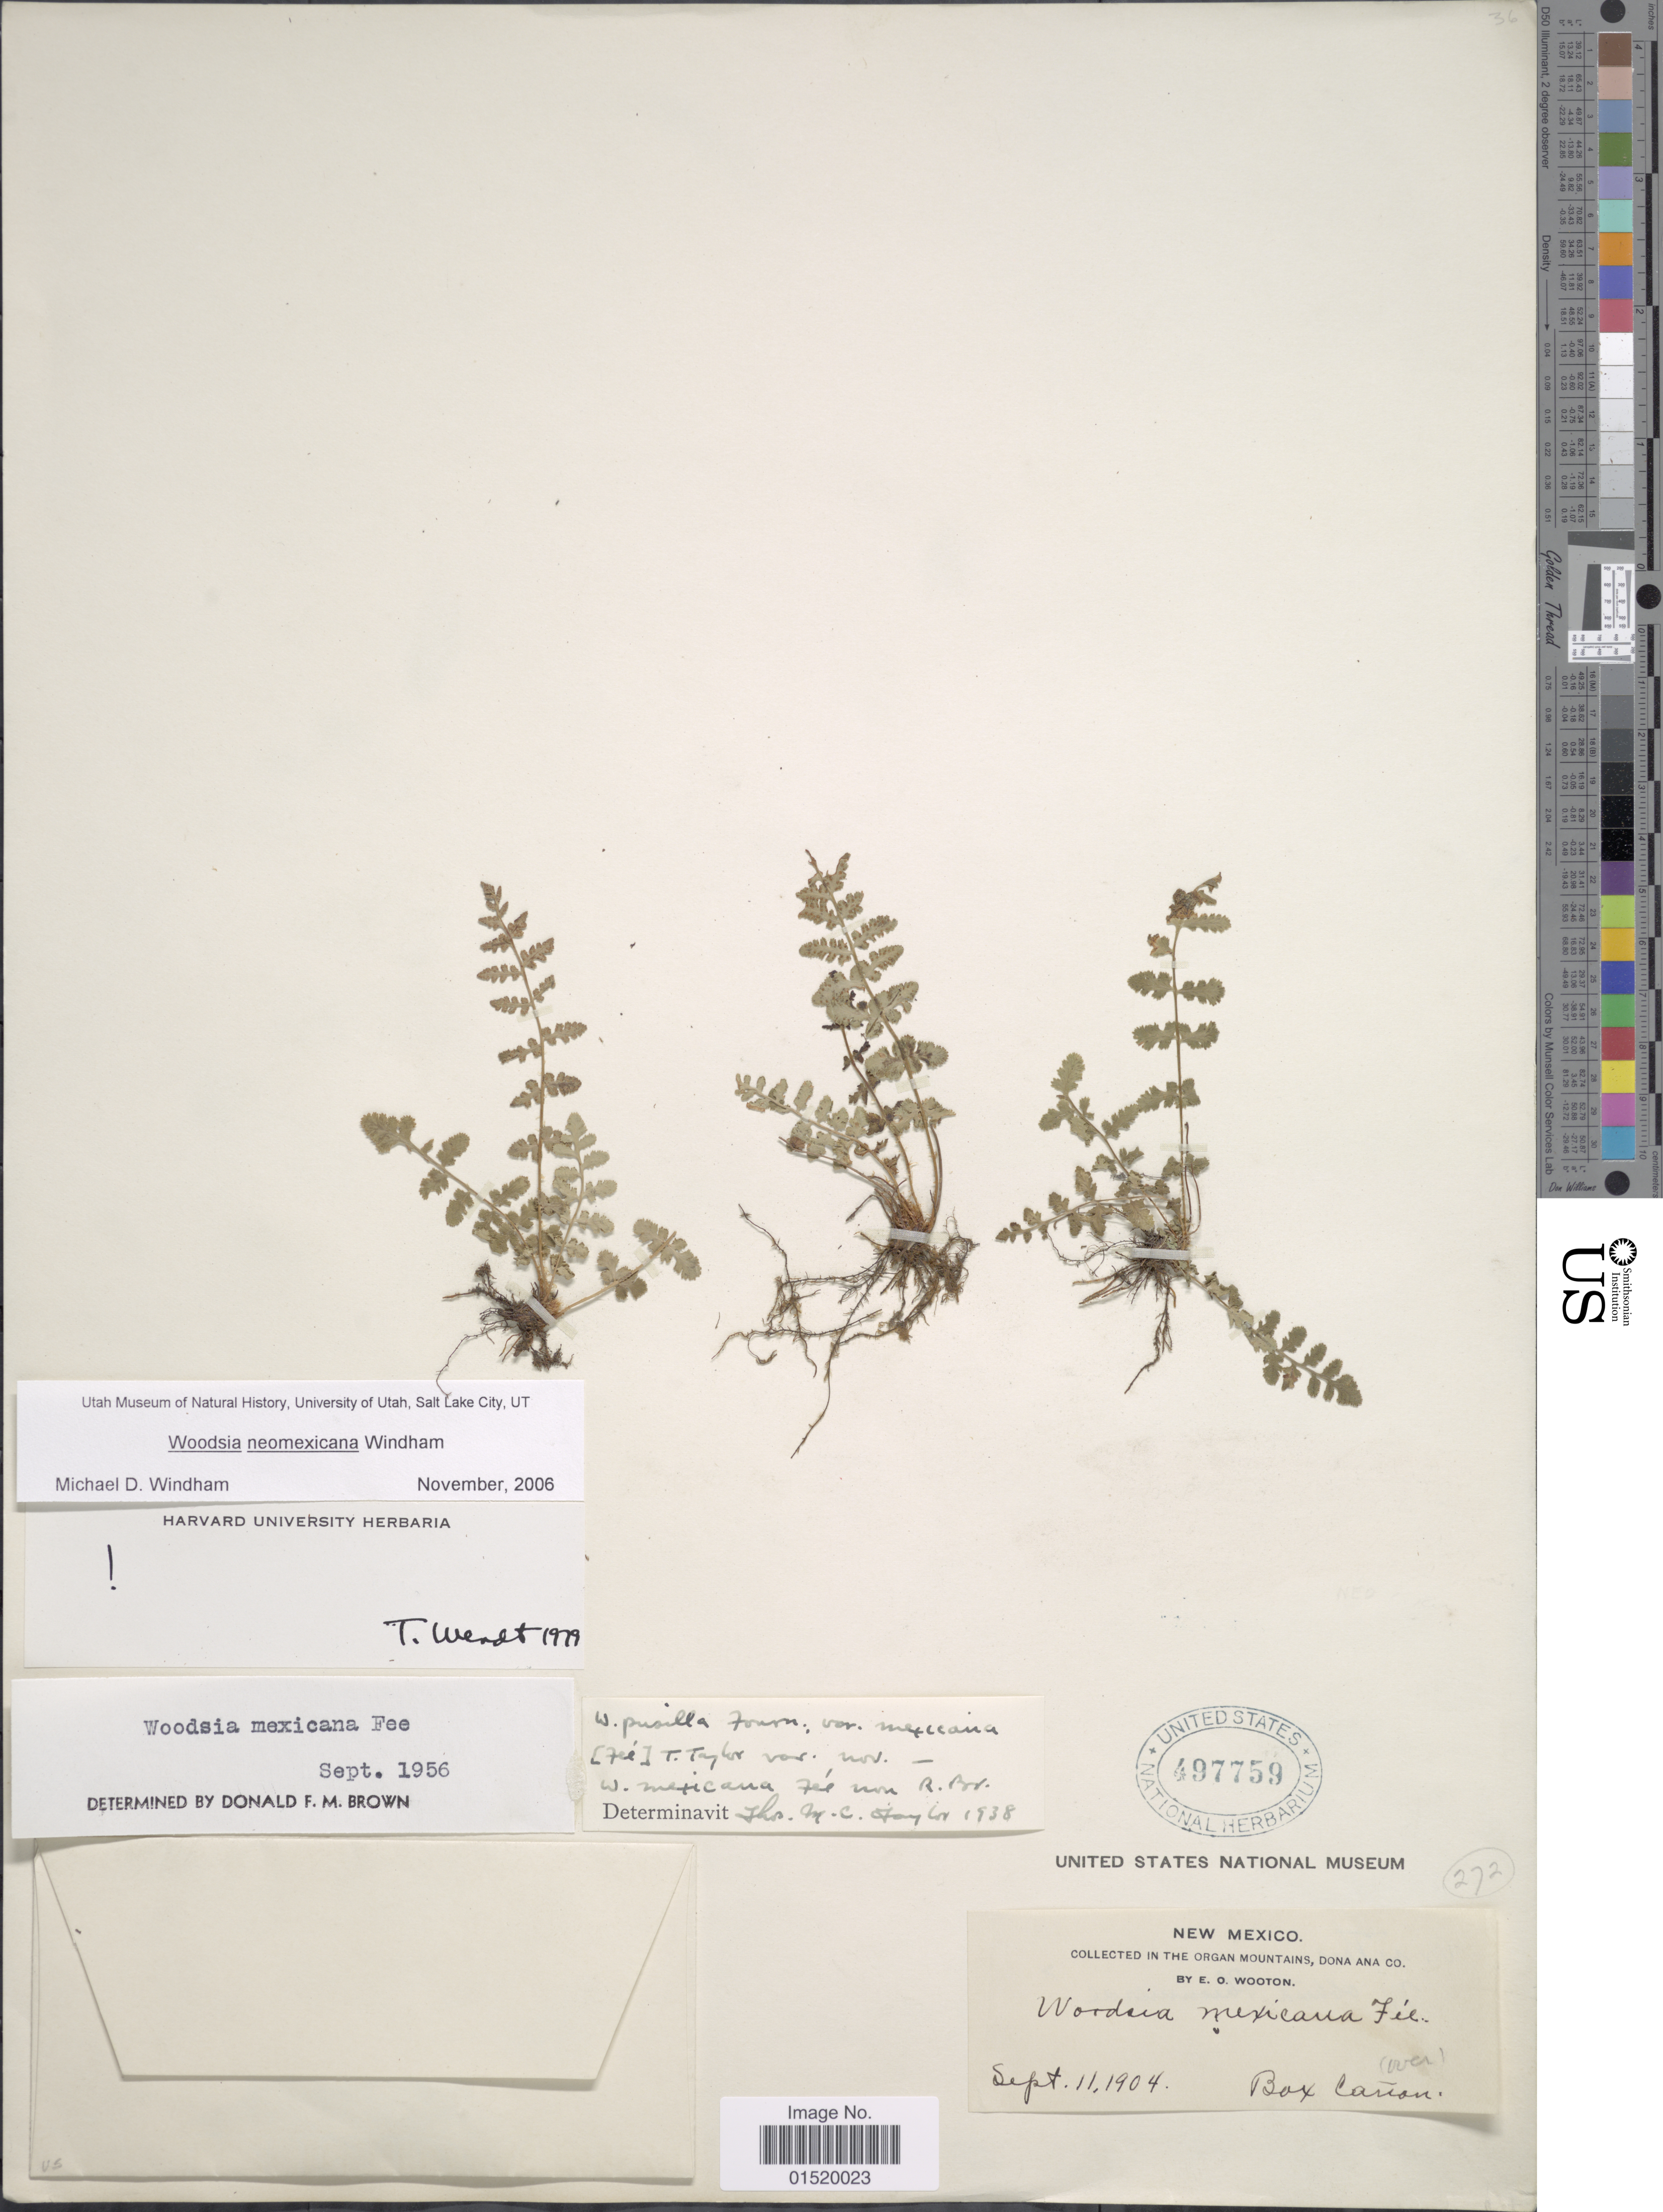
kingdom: Plantae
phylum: Tracheophyta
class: Polypodiopsida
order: Polypodiales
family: Woodsiaceae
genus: Woodsia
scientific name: Woodsia neomexicana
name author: Windham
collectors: E. O. Wooton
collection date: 1904-09-11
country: United States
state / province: New Mexico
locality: In the Organ Mountains, Dona Ana Co, Box Cañon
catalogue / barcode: US 497759